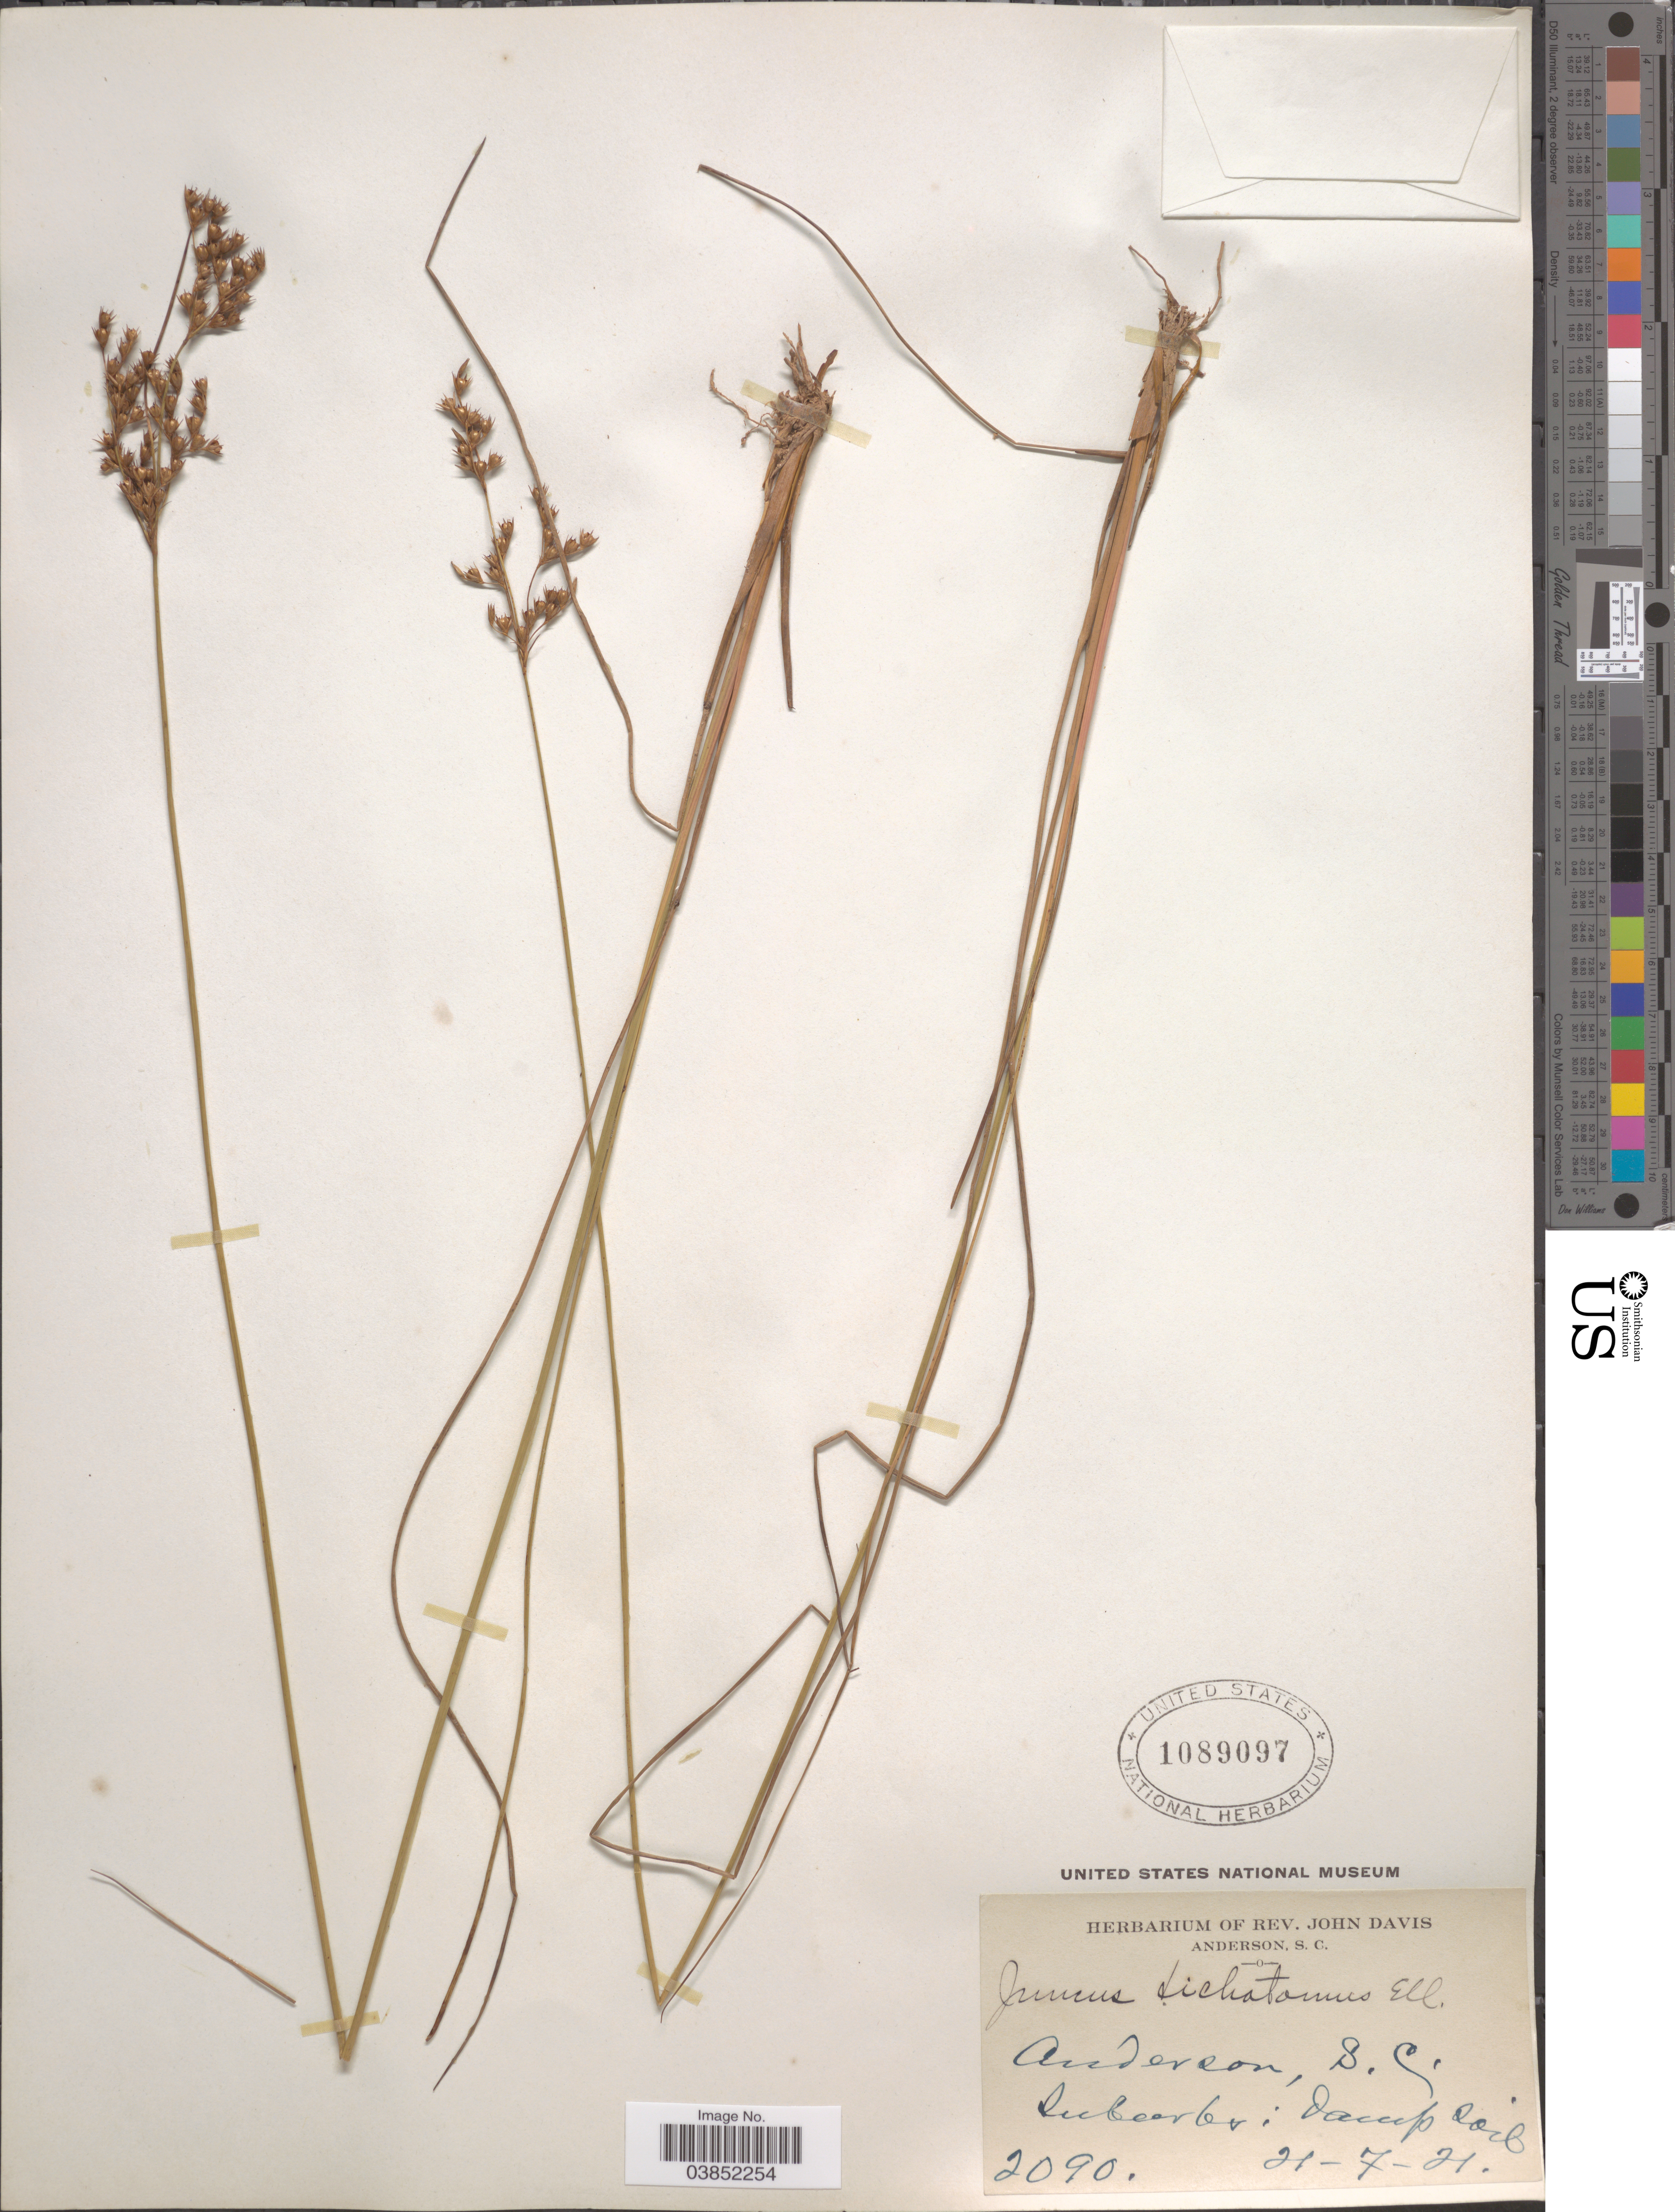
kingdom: Plantae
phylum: Tracheophyta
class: Liliopsida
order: Poales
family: Juncaceae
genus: Juncus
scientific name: Juncus dichotomus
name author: Elliott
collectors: ex herb. Rev. John Davis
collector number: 2090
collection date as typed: Transcribed d/m/y: 21/7/21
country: United States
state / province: South Carolina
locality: Anderson. [illegible text] Cr.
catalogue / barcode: US 1089097